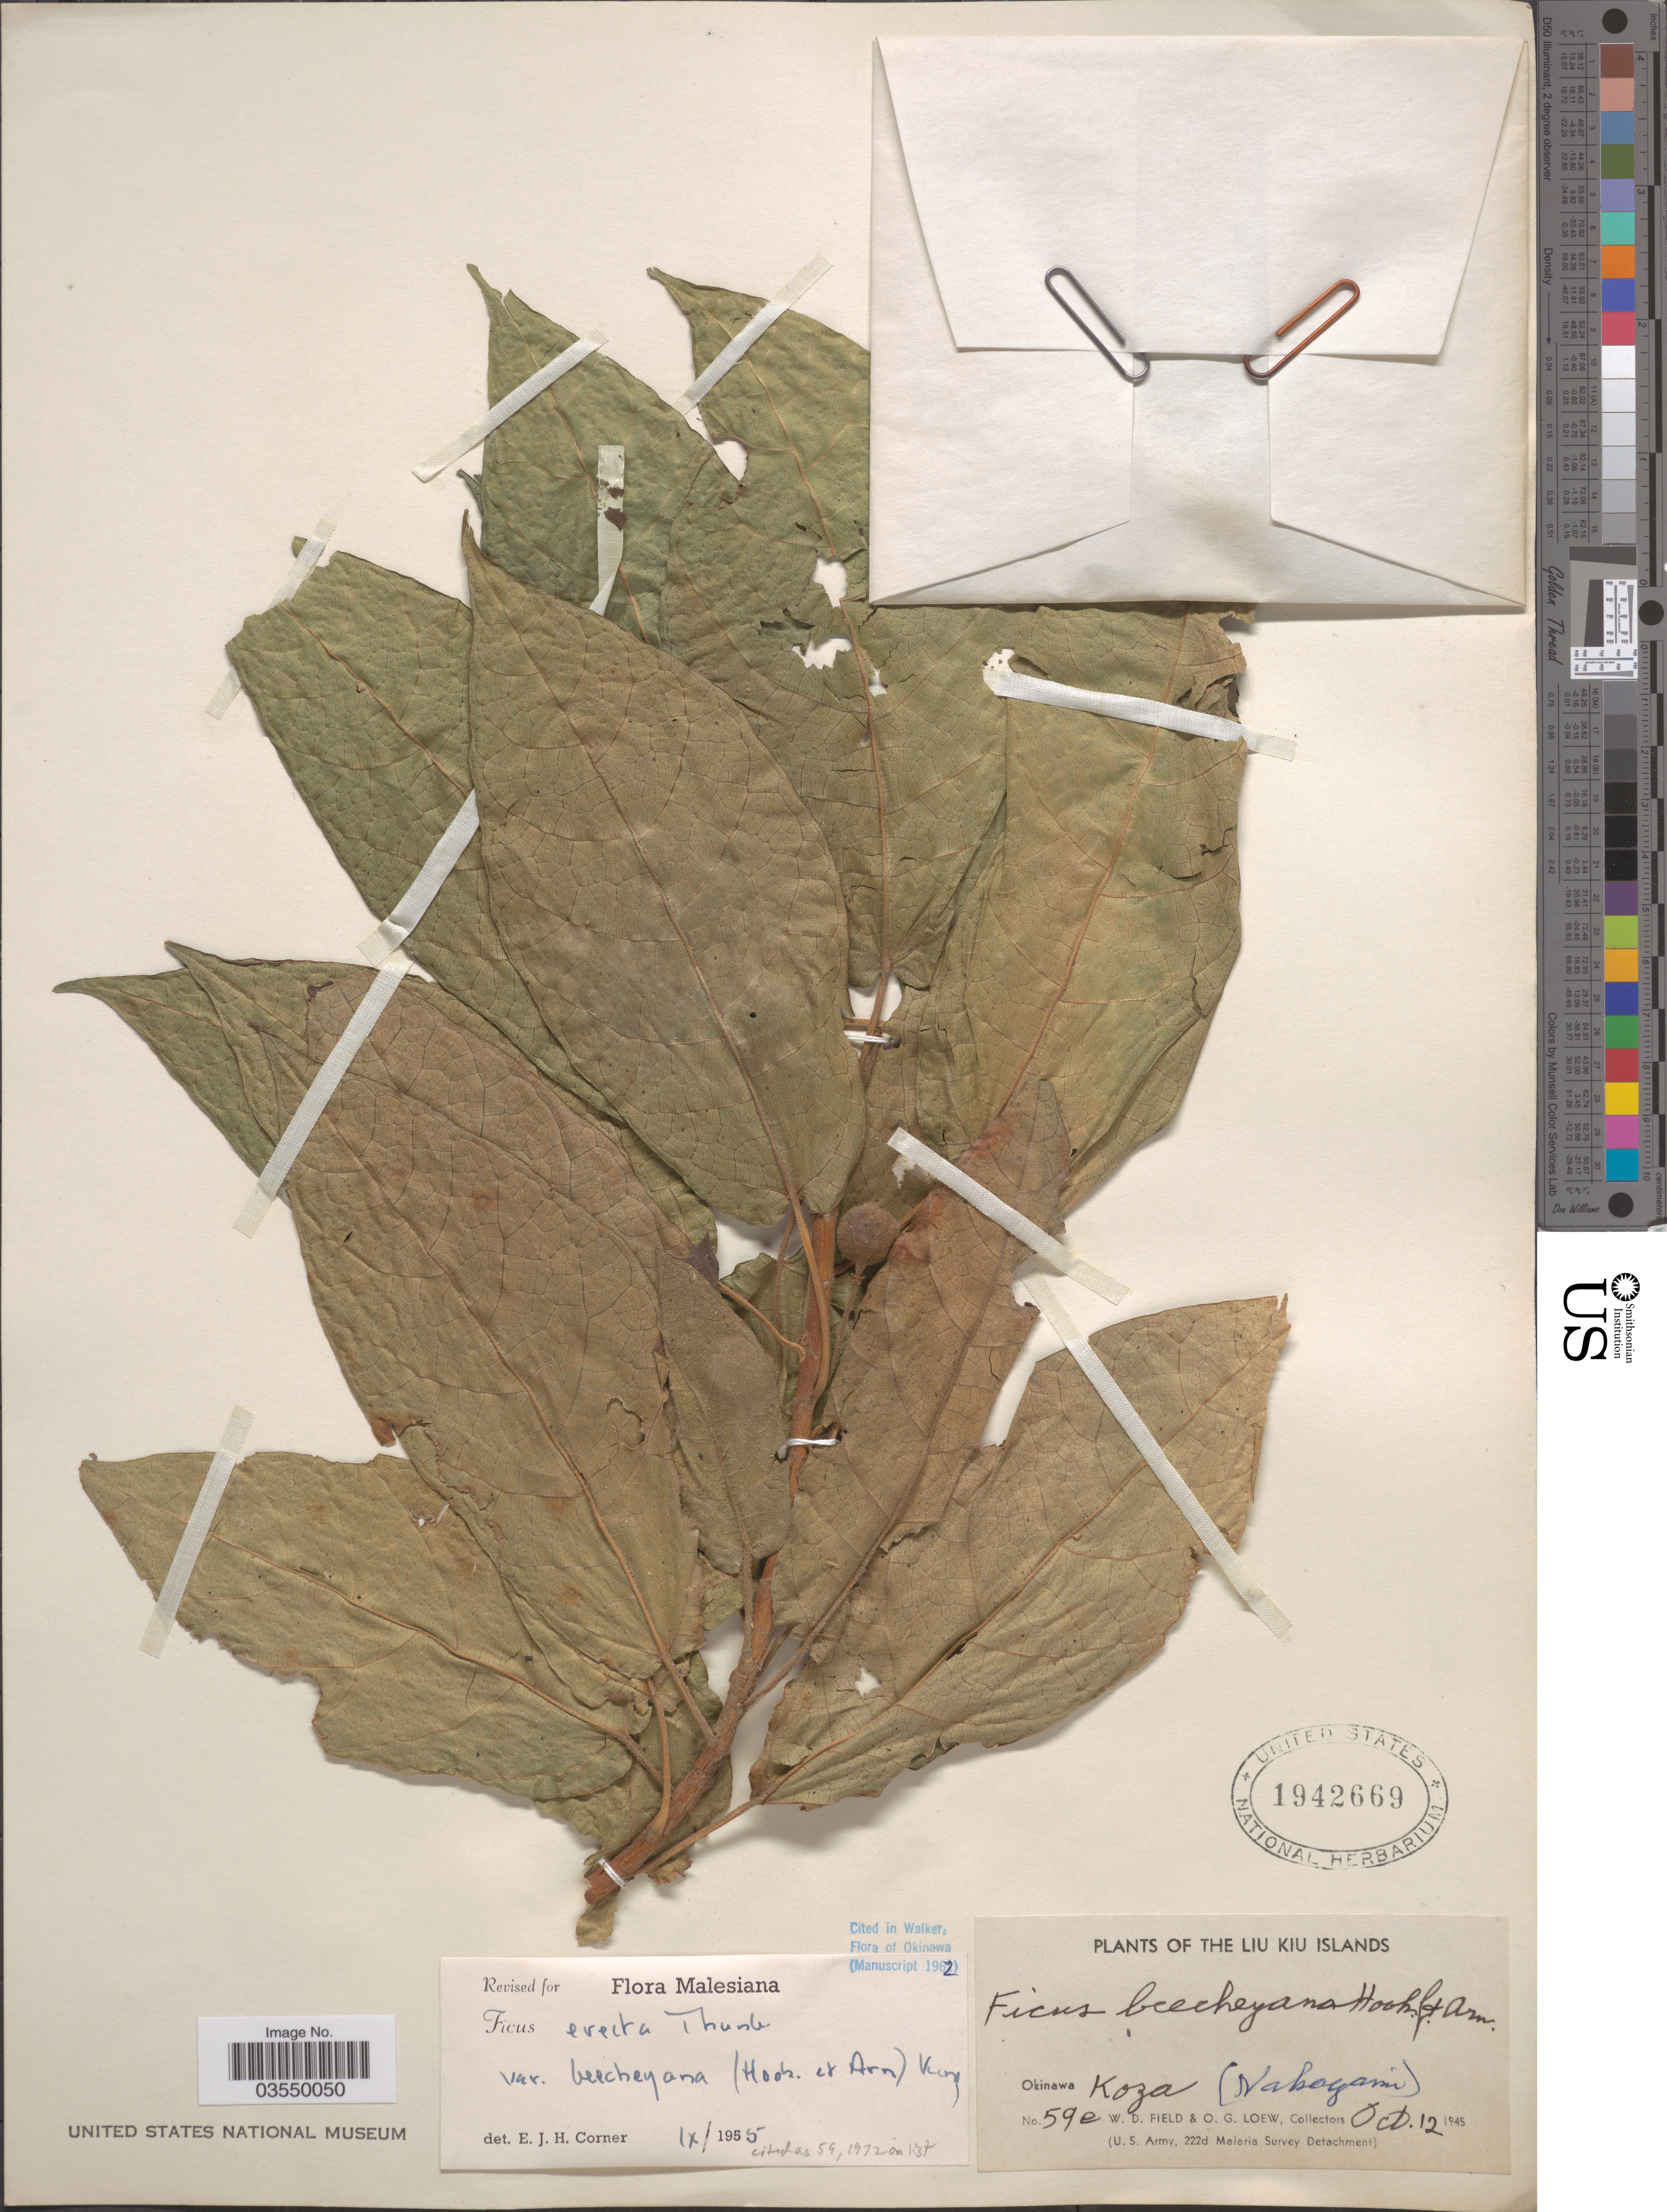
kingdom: Plantae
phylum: Tracheophyta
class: Magnoliopsida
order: Rosales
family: Moraceae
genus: Ficus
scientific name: Ficus erecta var. beecheyana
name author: (Hook. & Arn.) King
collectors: W. D. Field & O. G. Loew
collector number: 59e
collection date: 1945-10-12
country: Japan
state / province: Okinawa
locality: The Liu Kiu Islands. Koza (Nakagami).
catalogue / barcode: US 1942669